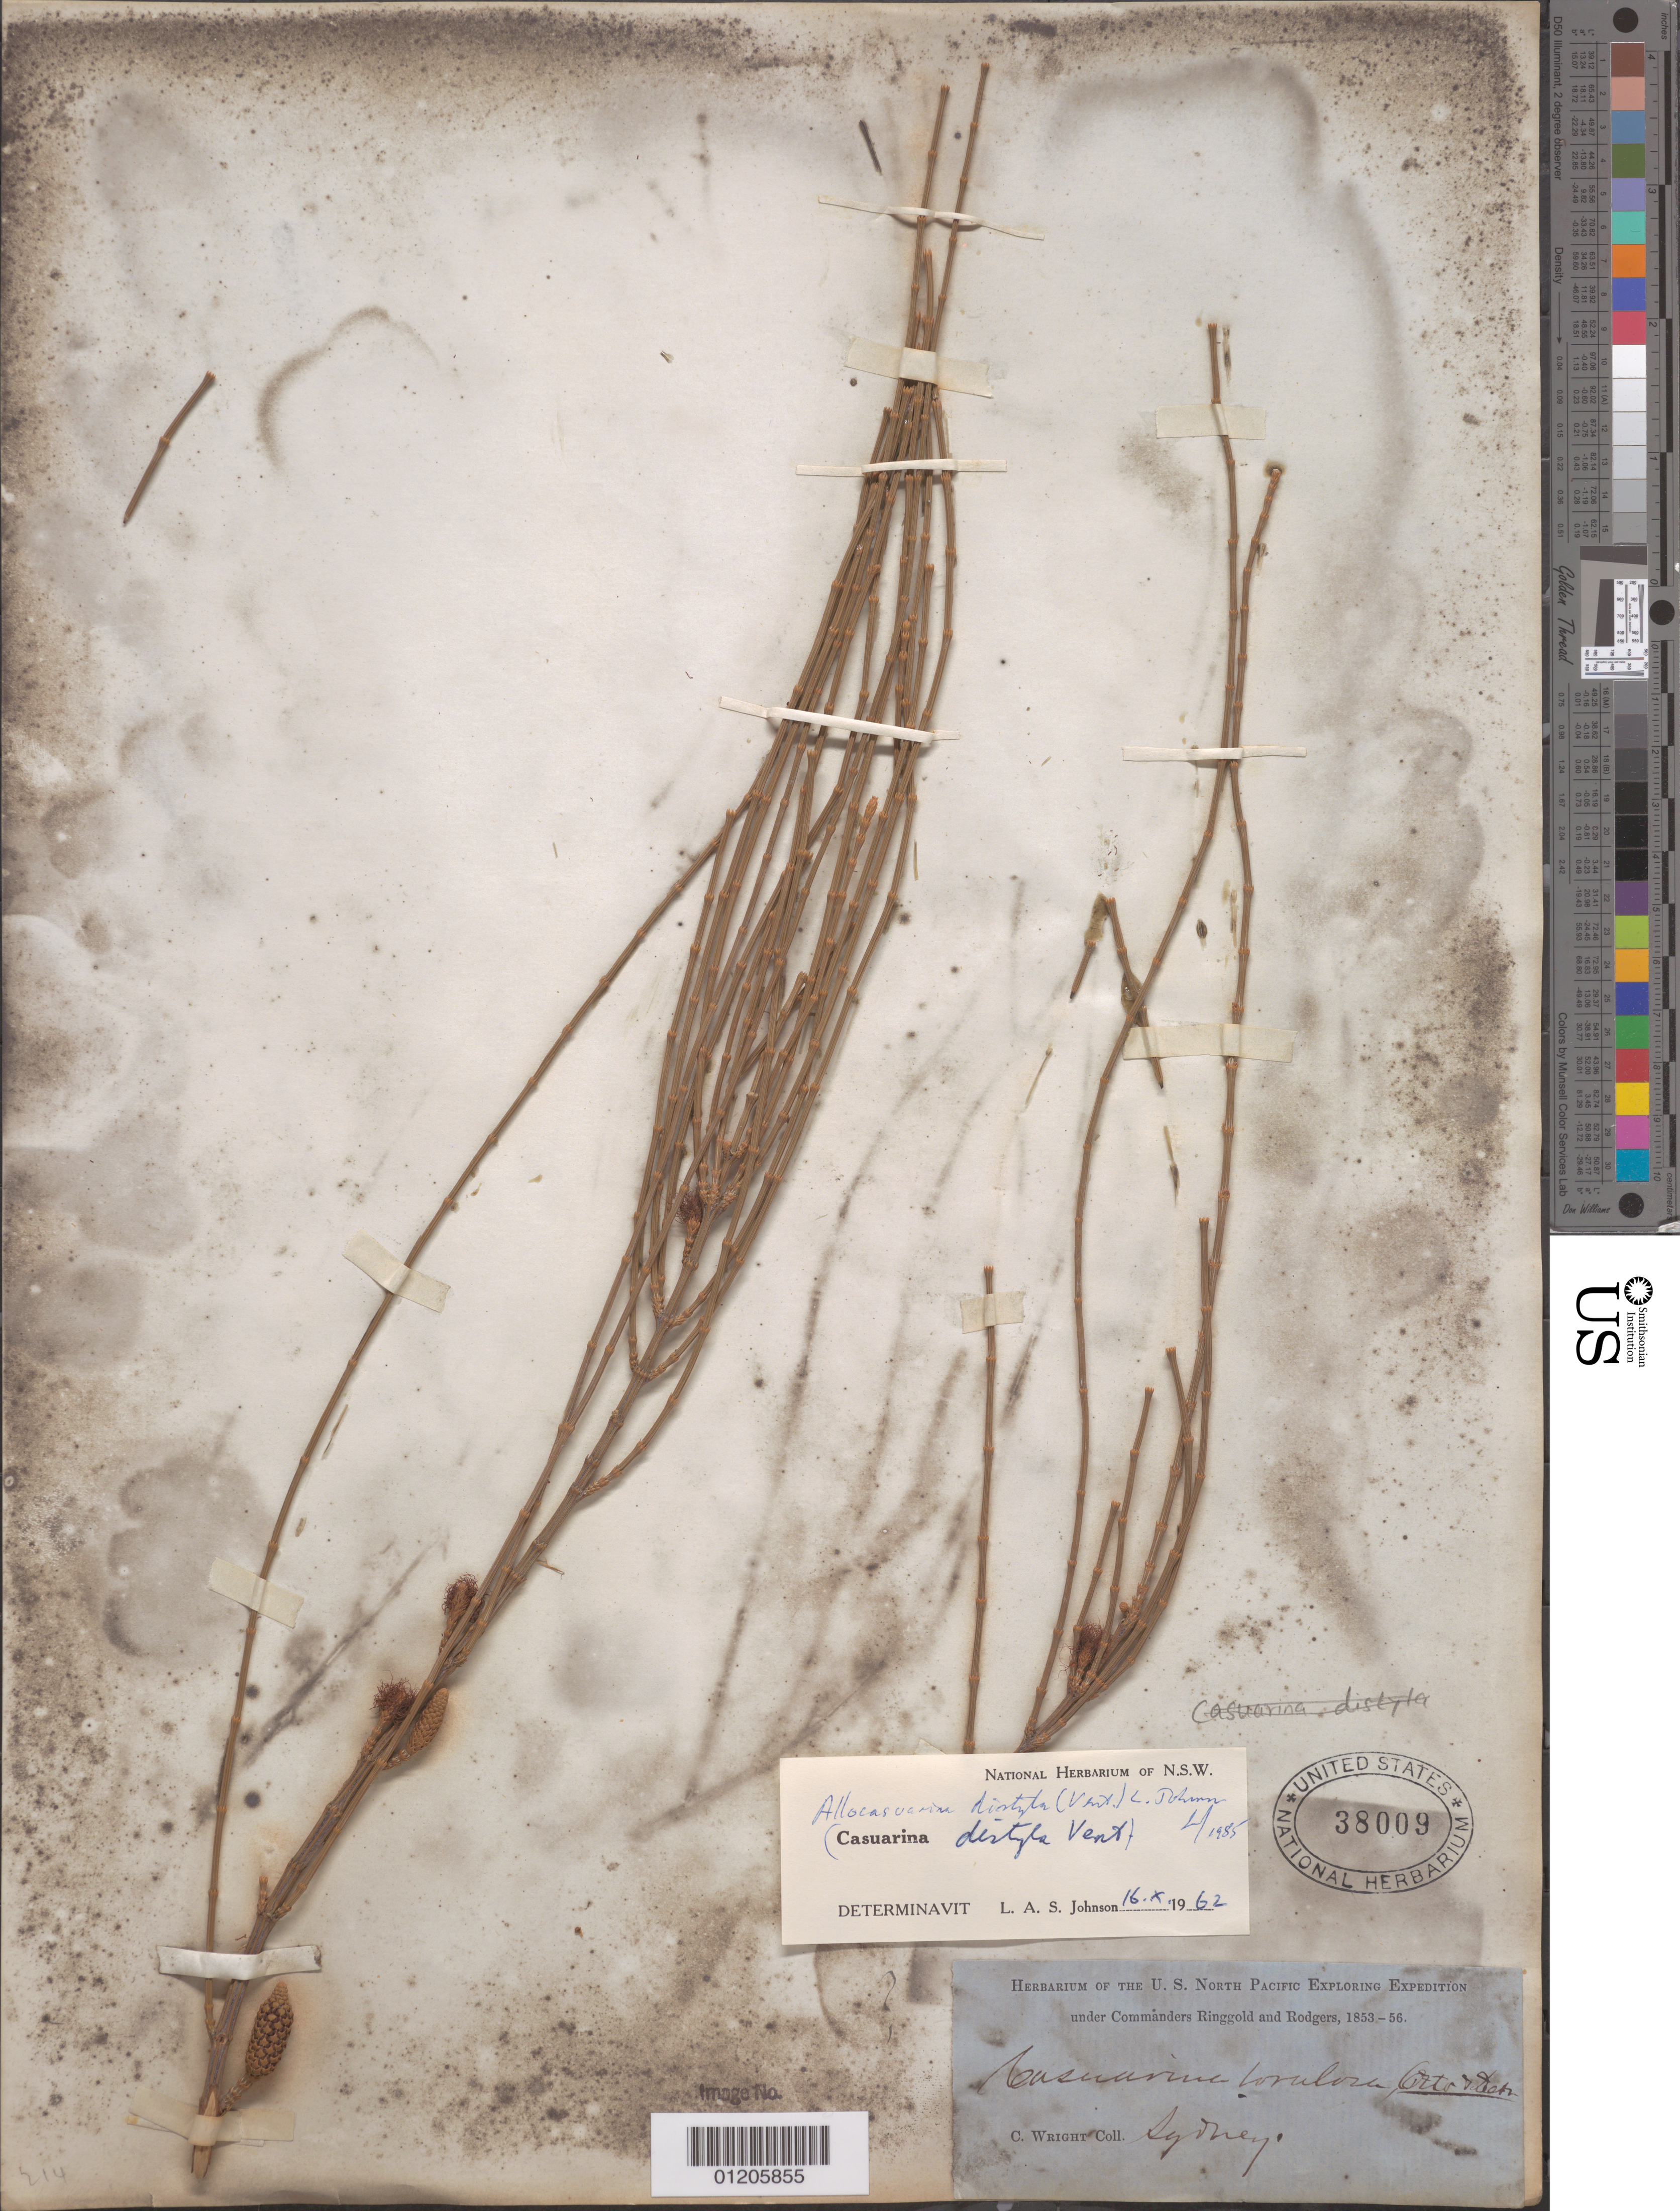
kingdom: Plantae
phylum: Tracheophyta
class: Magnoliopsida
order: Fagales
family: Casuarinaceae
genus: Allocasuarina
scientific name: Allocasuarina distyla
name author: (Vent.) L.A.S. Johnson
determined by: Johnson, L. A. S.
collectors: C. Wright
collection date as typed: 1853 to -- -- 1856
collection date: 1853/1856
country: Australia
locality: Sydney.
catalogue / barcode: US 38009